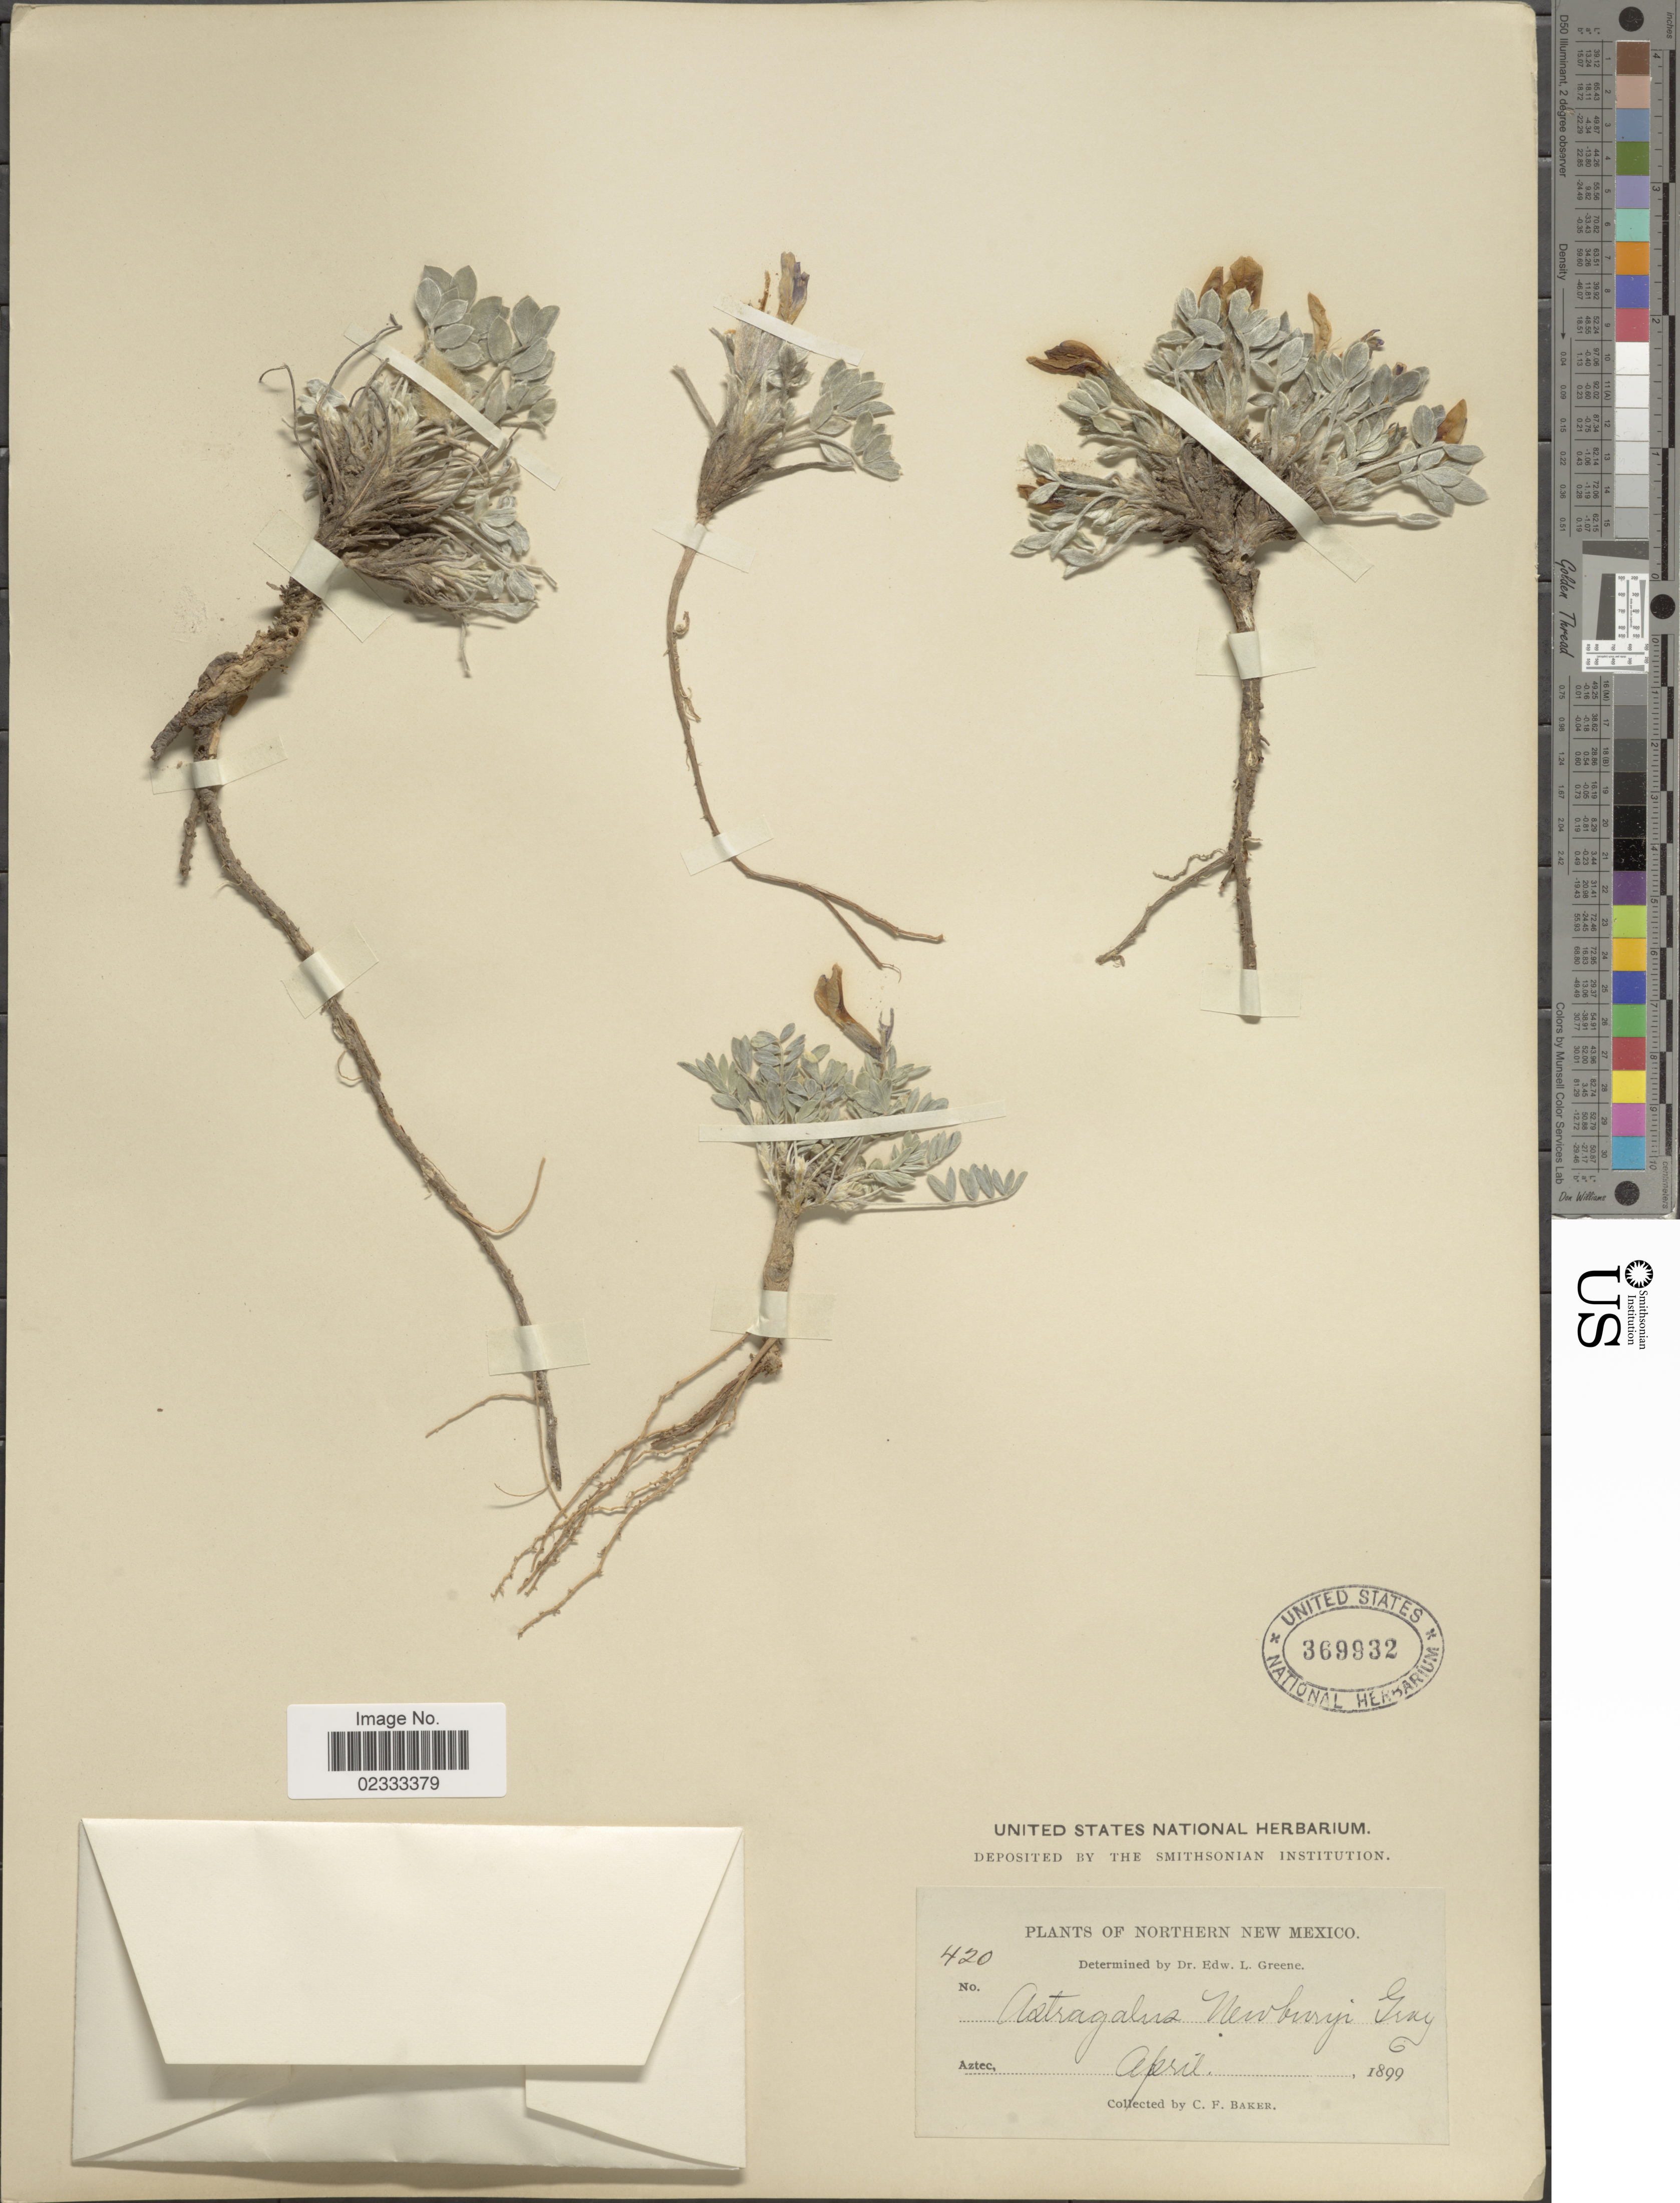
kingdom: Plantae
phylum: Tracheophyta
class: Magnoliopsida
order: Fabales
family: Fabaceae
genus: Astragalus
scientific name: Astragalus newberryi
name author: A. Gray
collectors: C. F. Baker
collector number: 420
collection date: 1899-04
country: United States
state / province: New Mexico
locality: Northern New Mexico.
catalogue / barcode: US 369932